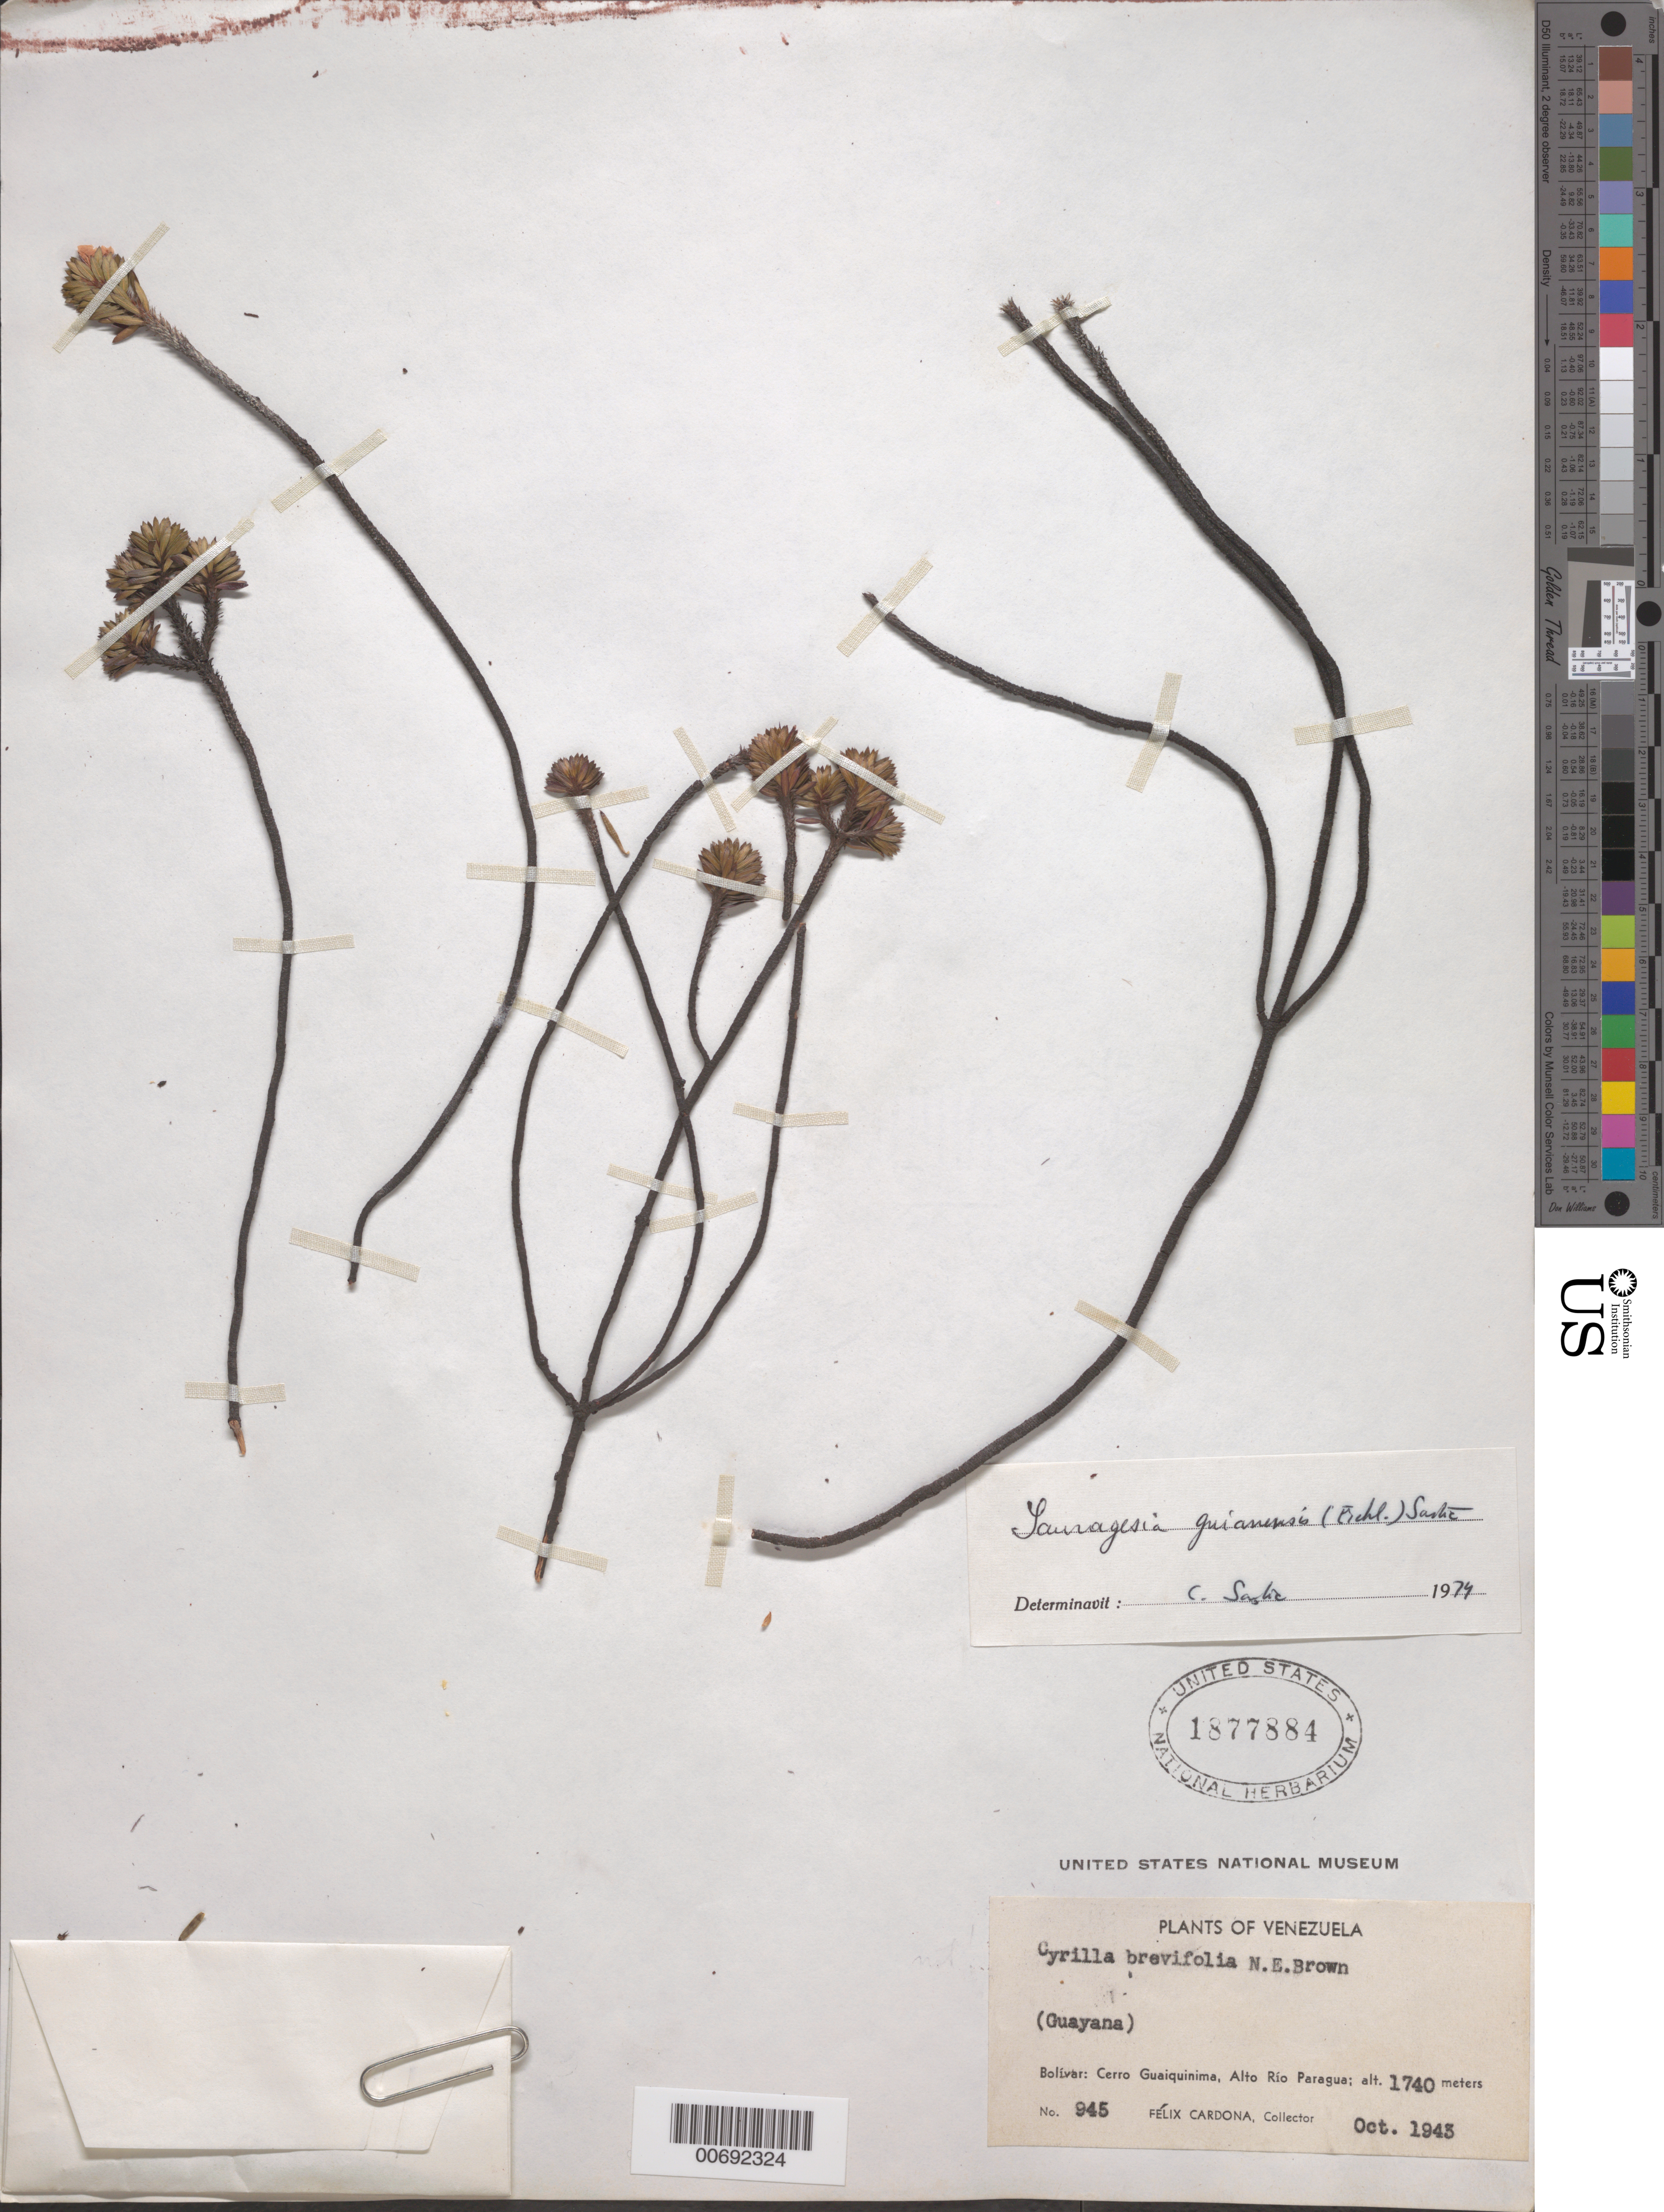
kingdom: Plantae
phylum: Tracheophyta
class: Magnoliopsida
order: Malpighiales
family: Ochnaceae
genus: Sauvagesia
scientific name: Sauvagesia guianensis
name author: (Eichler) Sastre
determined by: Sastre, C. H. L.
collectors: F. Cardona Puig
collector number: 945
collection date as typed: Oct-43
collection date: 1943-10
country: Venezuela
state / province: Bolívar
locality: Alto Río Paragua, Cerro Guaiquinima (Guayana)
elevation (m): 1740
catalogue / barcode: US 1877884